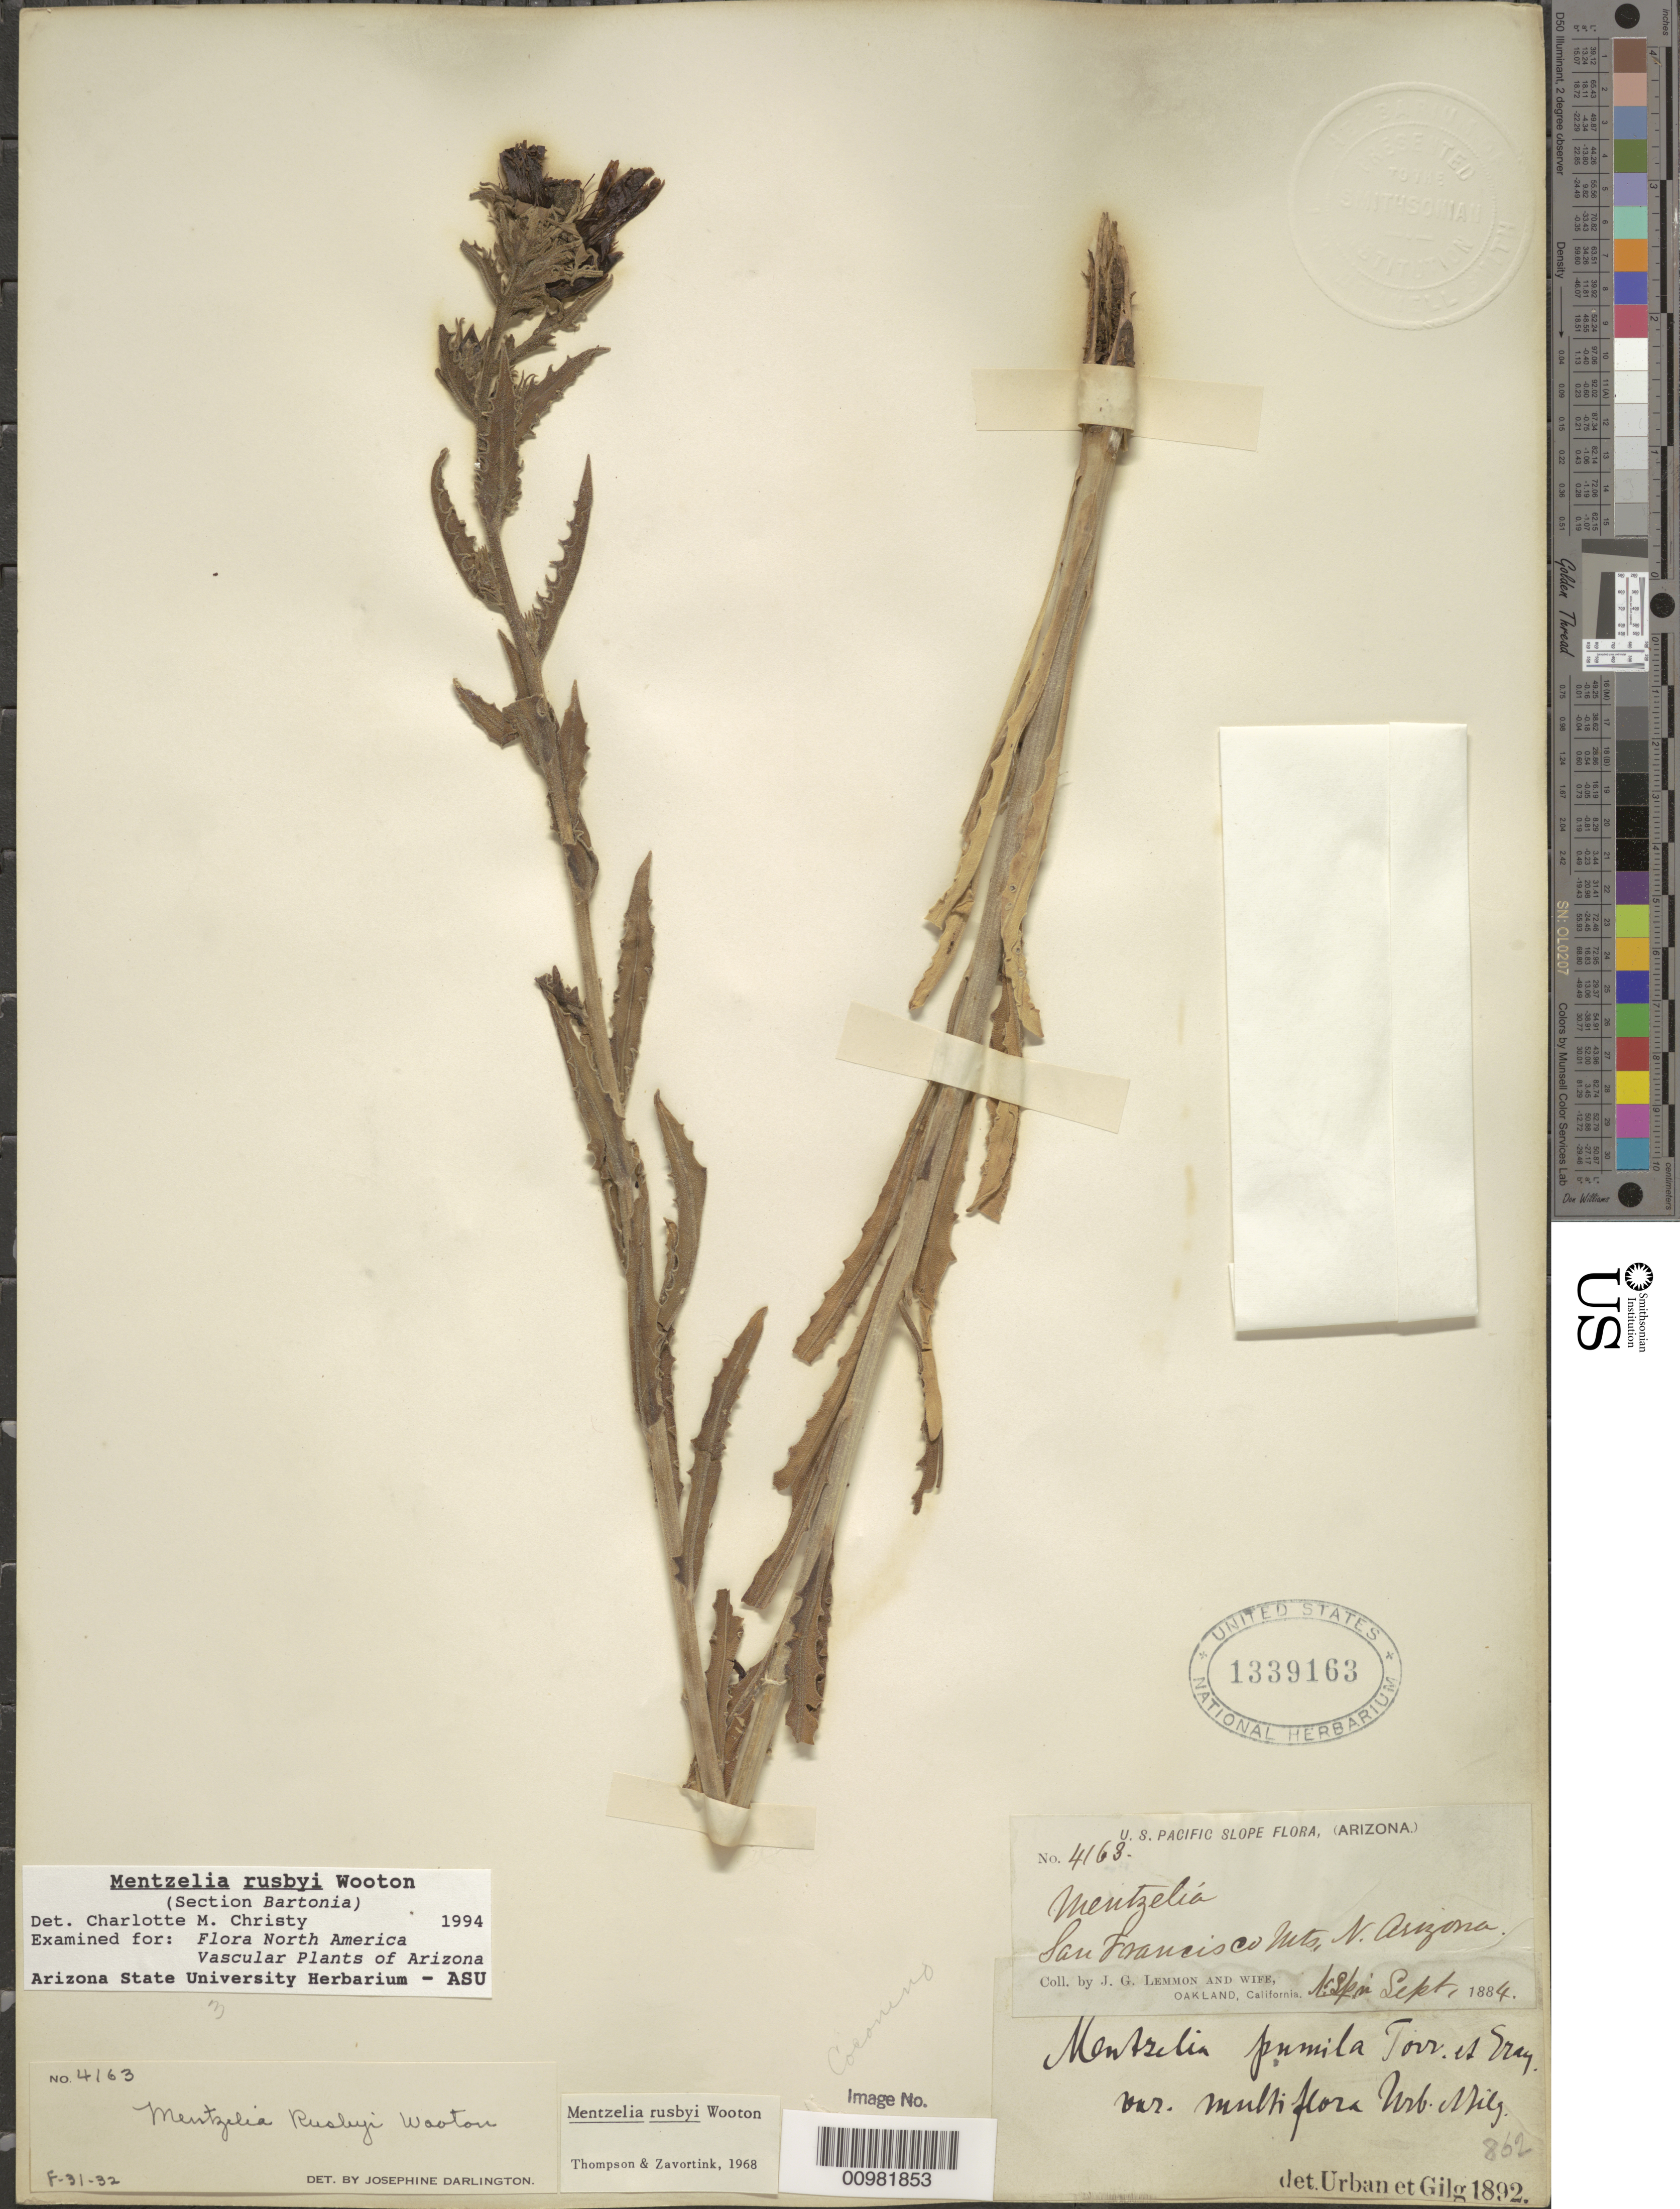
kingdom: Plantae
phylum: Tracheophyta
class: Magnoliopsida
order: Cornales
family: Loasaceae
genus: Mentzelia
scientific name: Mentzelia rusbyi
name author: Wooton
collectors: J. G. Lemmon & Mrs. J. G. Lemmon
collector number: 4163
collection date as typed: Sep 1884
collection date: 1884-09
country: United States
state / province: Arizona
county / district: Coconino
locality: San Francisco Mts.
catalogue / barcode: US 1339163